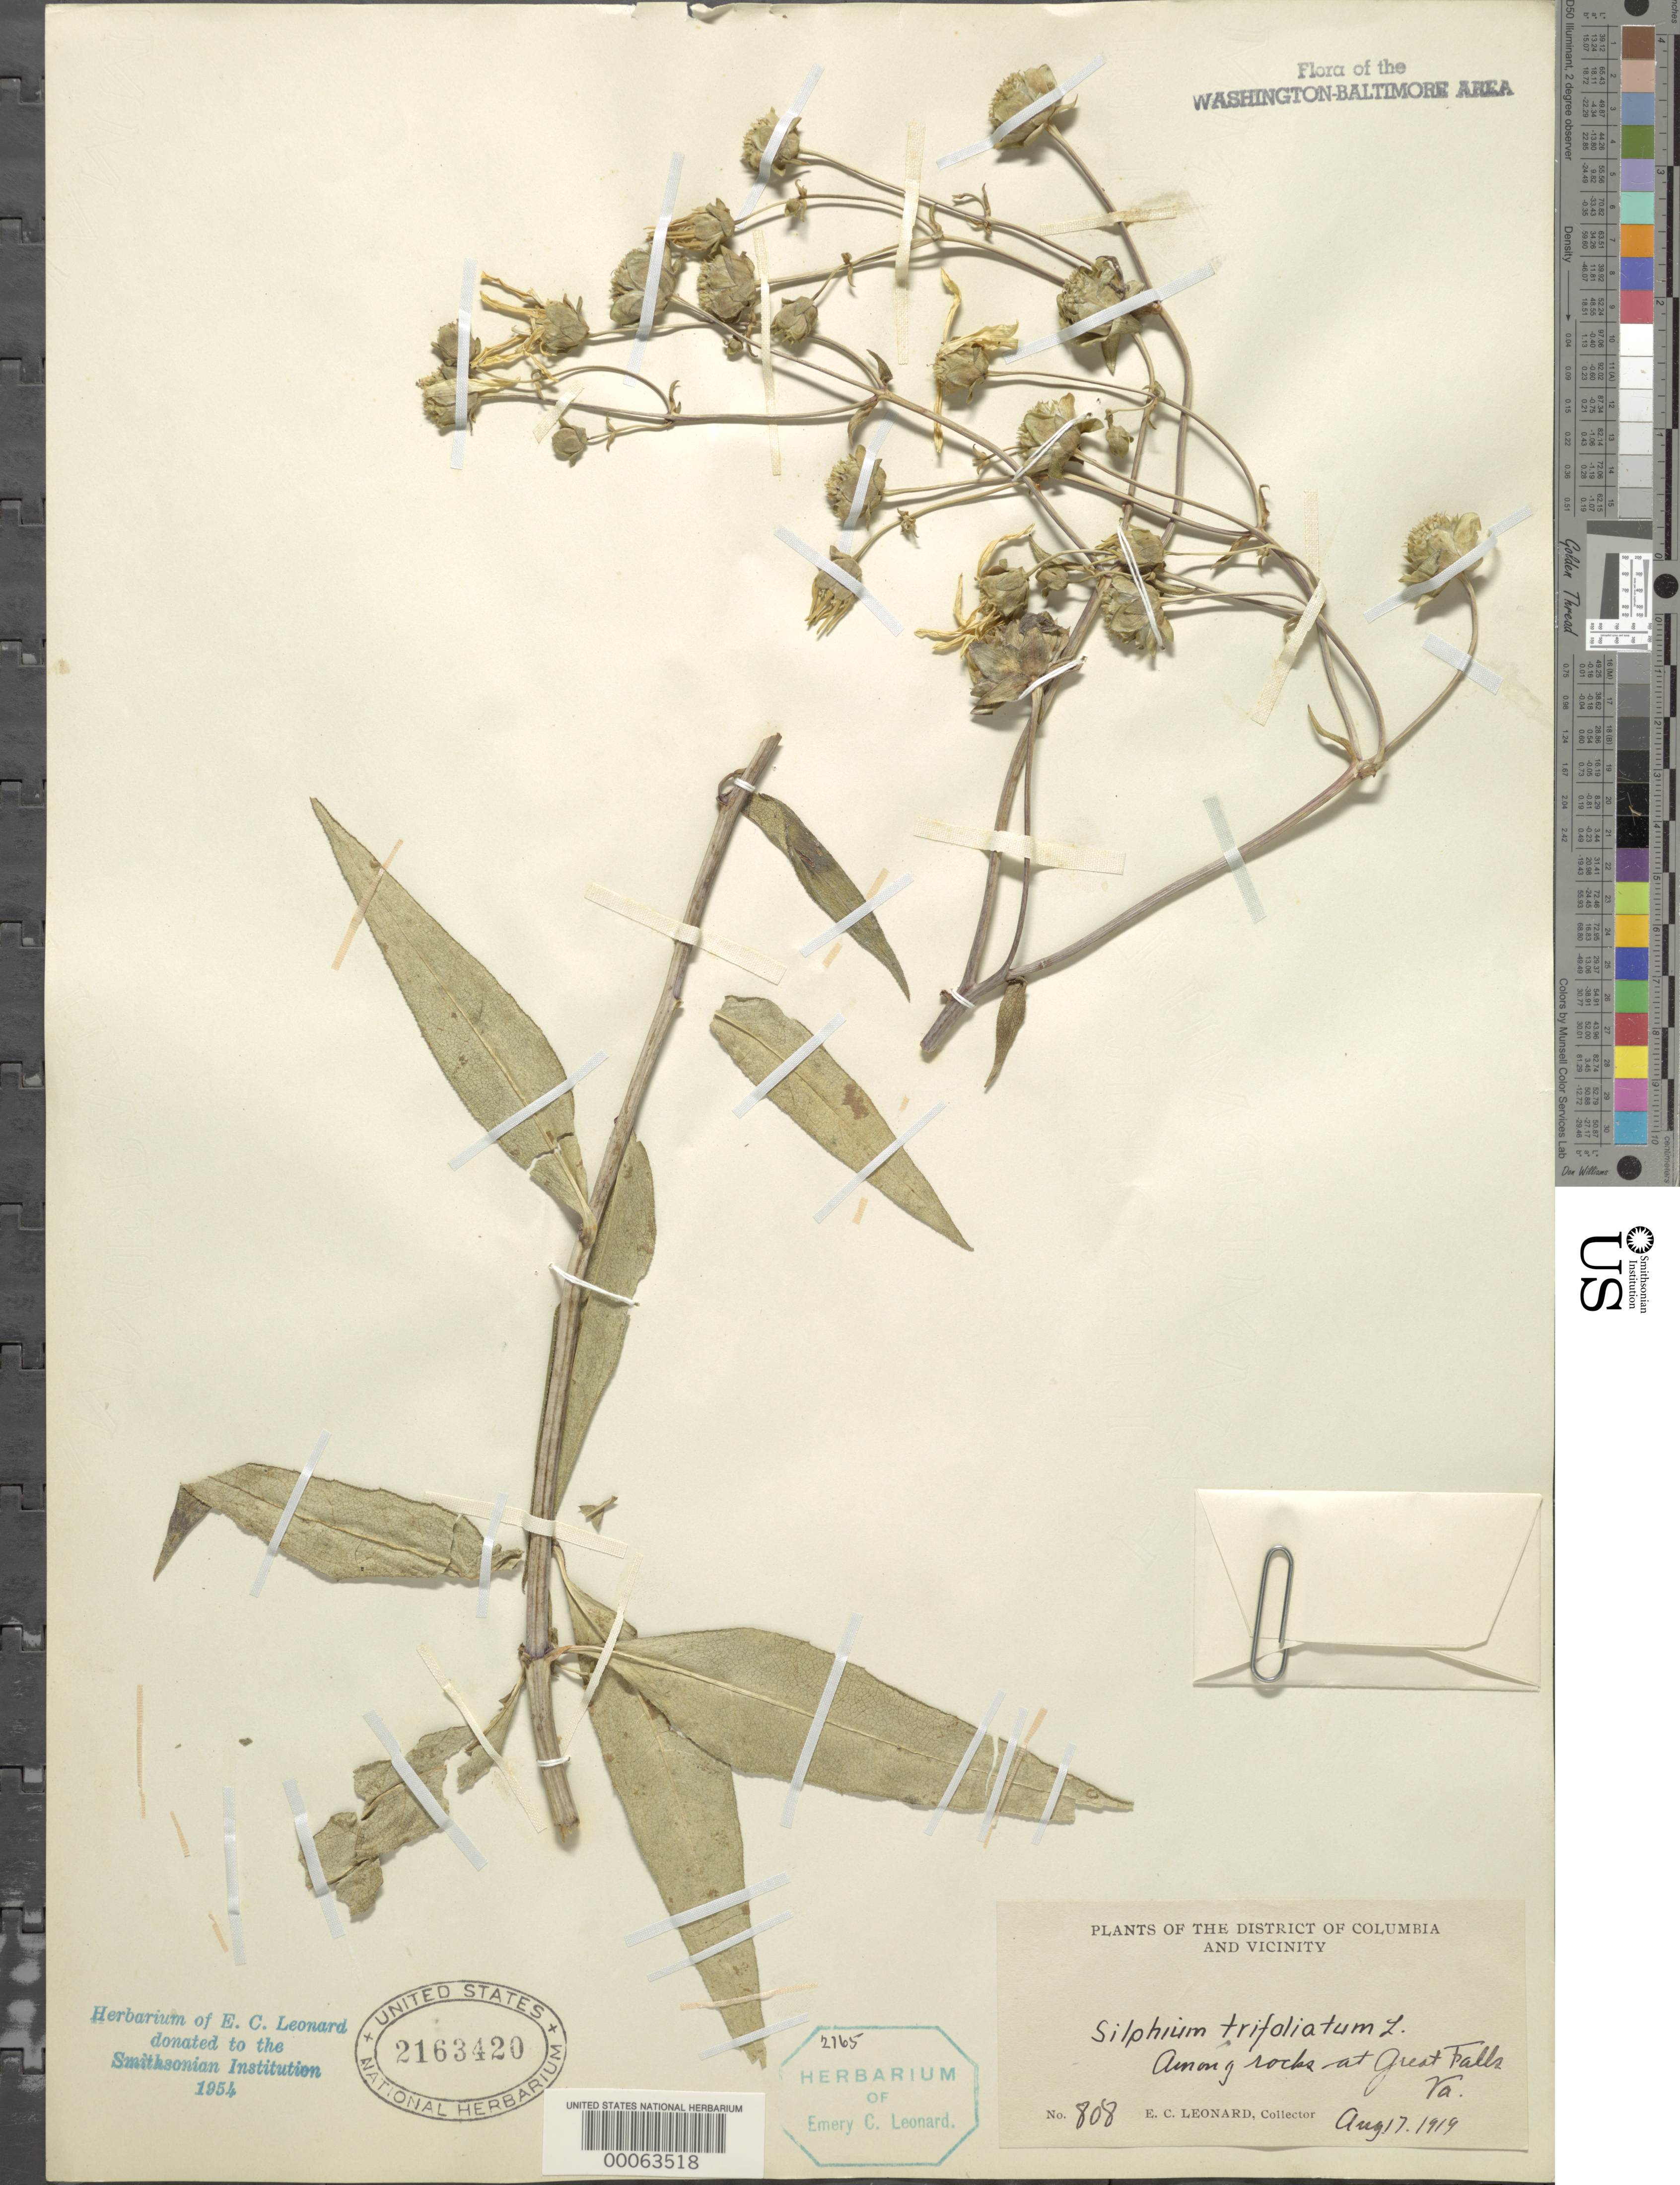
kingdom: Plantae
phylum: Tracheophyta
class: Magnoliopsida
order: Asterales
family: Asteraceae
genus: Silphium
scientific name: Silphium asteriscus var. trifoliatum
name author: (L.) Clevinger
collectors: E. C. Leonard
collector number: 808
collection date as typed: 17 Aug 1919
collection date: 1919-08-17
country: United States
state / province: Virginia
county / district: Fairfax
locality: Great Falls C. & O. Canal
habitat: Rocks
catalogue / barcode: US 2163420